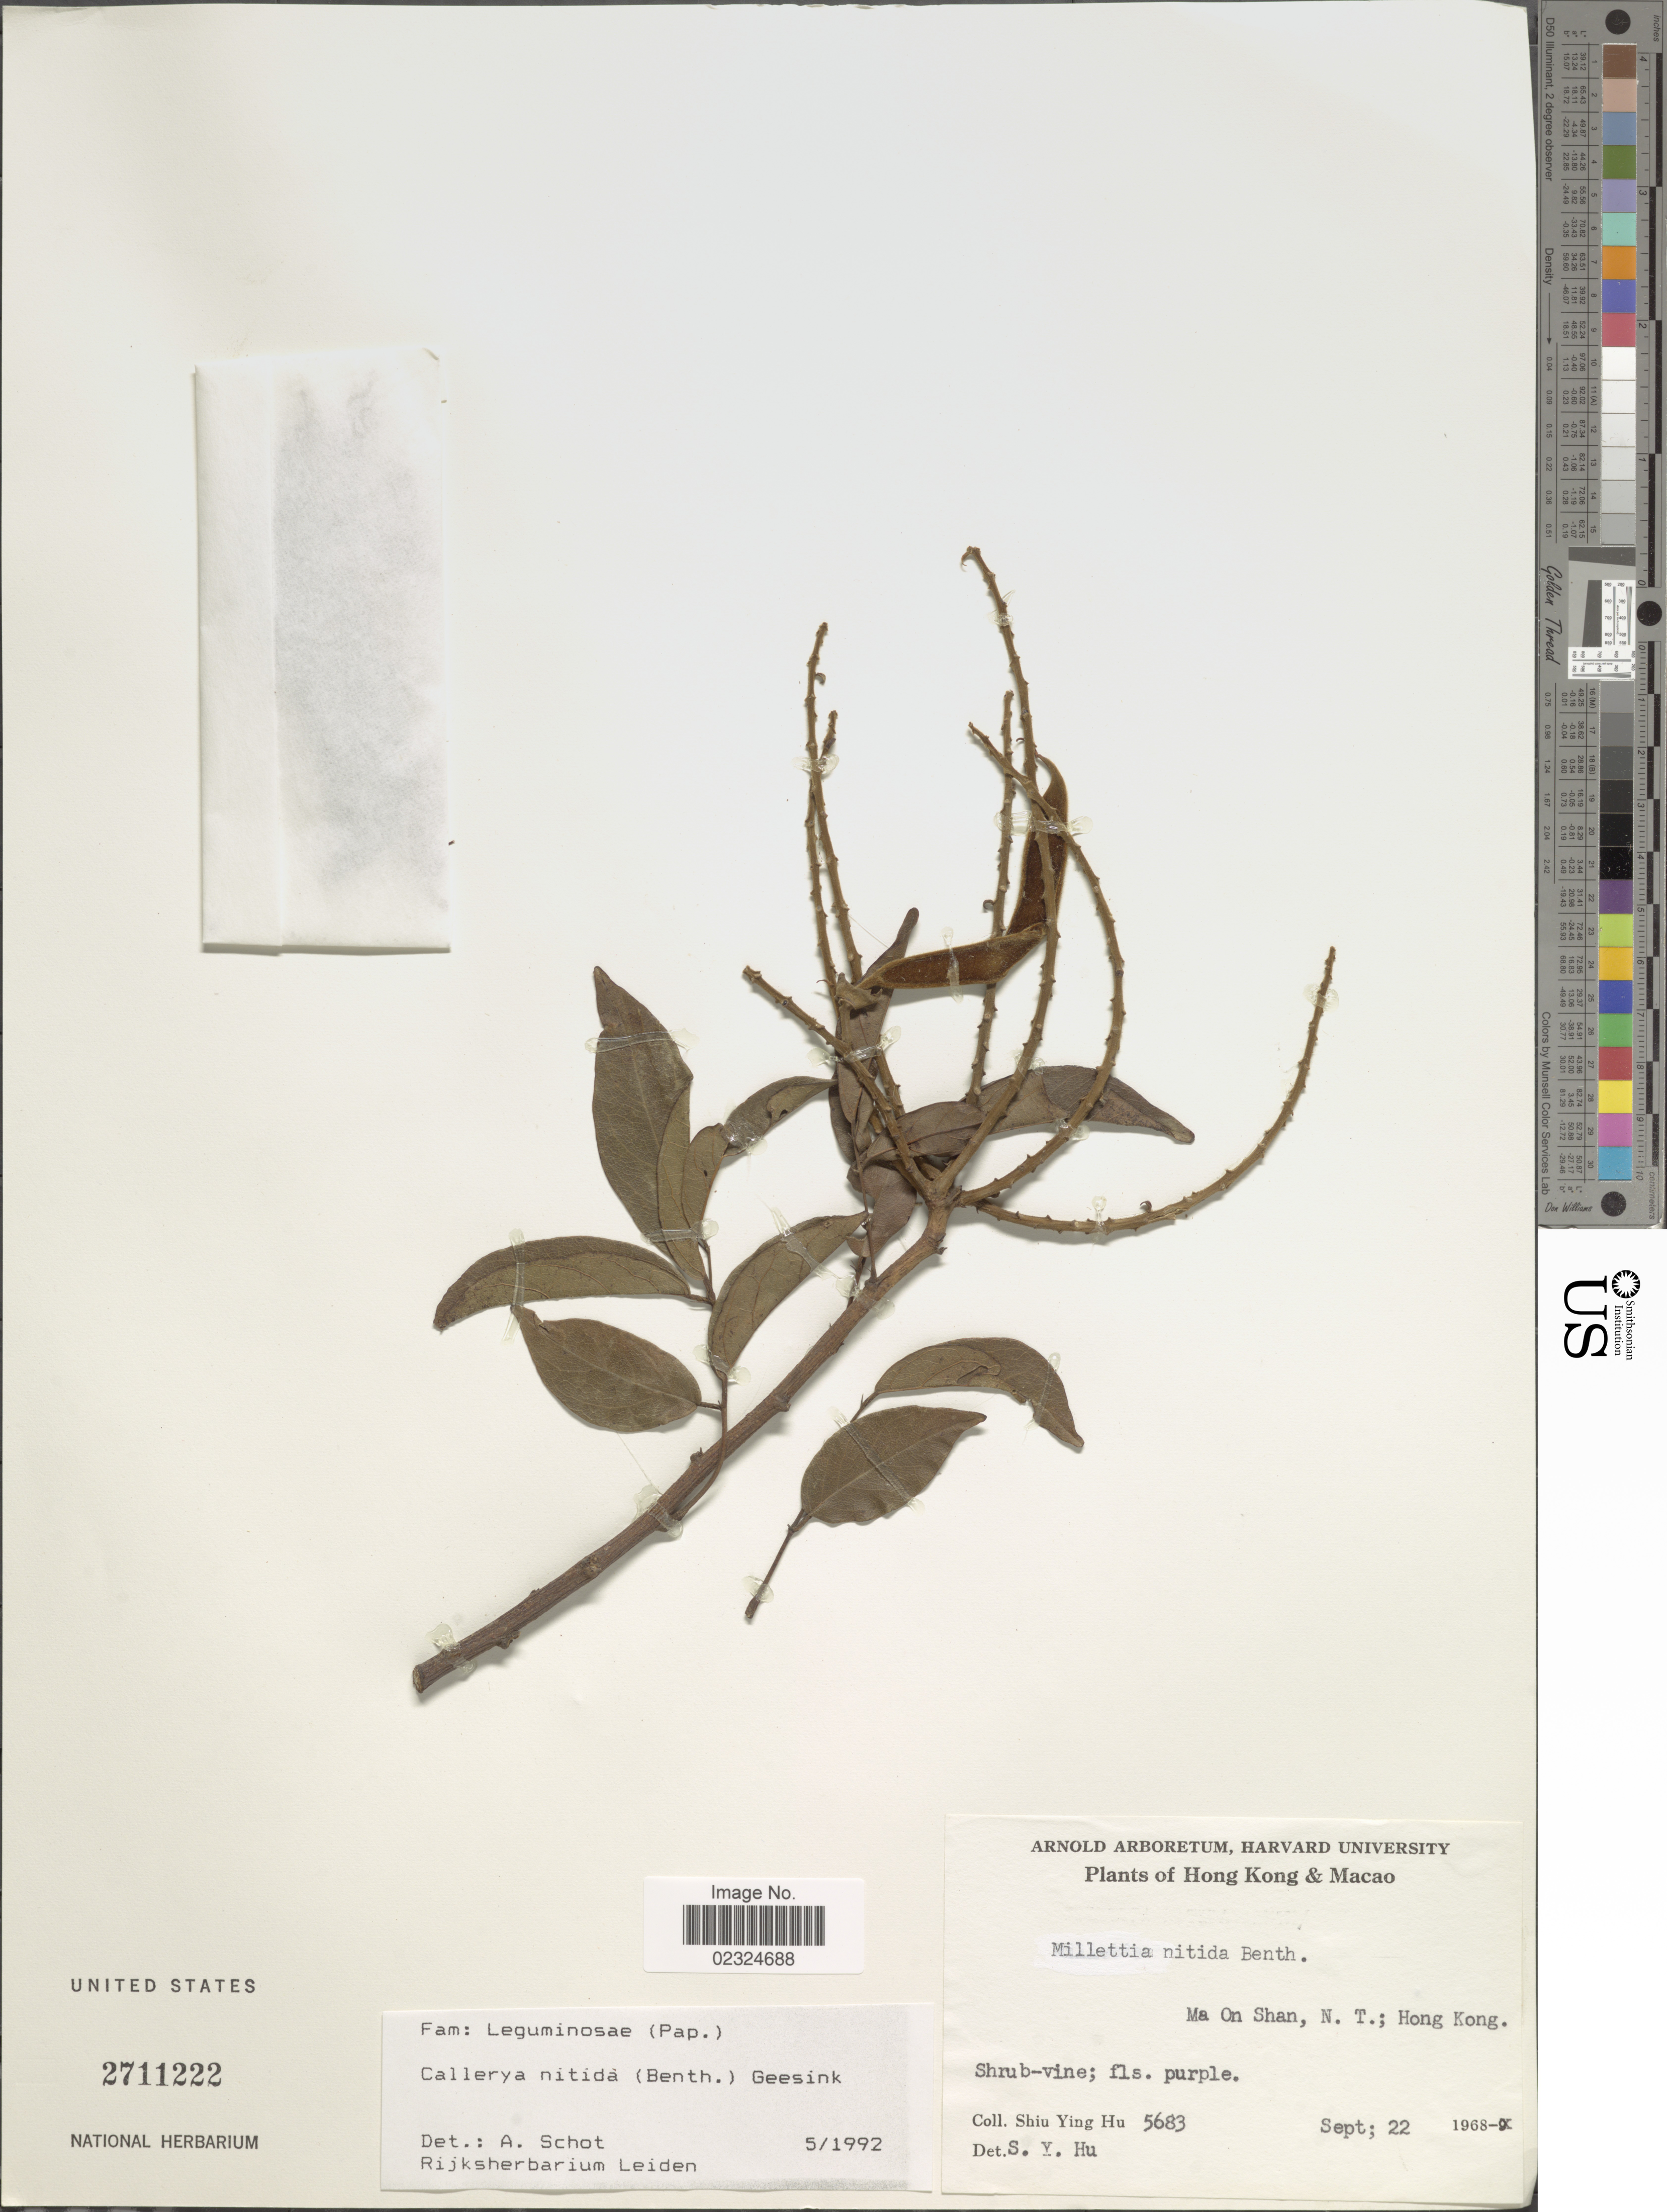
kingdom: Plantae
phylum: Tracheophyta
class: Magnoliopsida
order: Fabales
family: Fabaceae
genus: Callerya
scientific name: Callerya nitida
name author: (Benth.) R. Geesink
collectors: S. Y. Hu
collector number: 5683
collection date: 1968-09-22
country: China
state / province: Hong Kong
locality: Hong Kong, Macao Ma On Shan, N. T.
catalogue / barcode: US 2711222